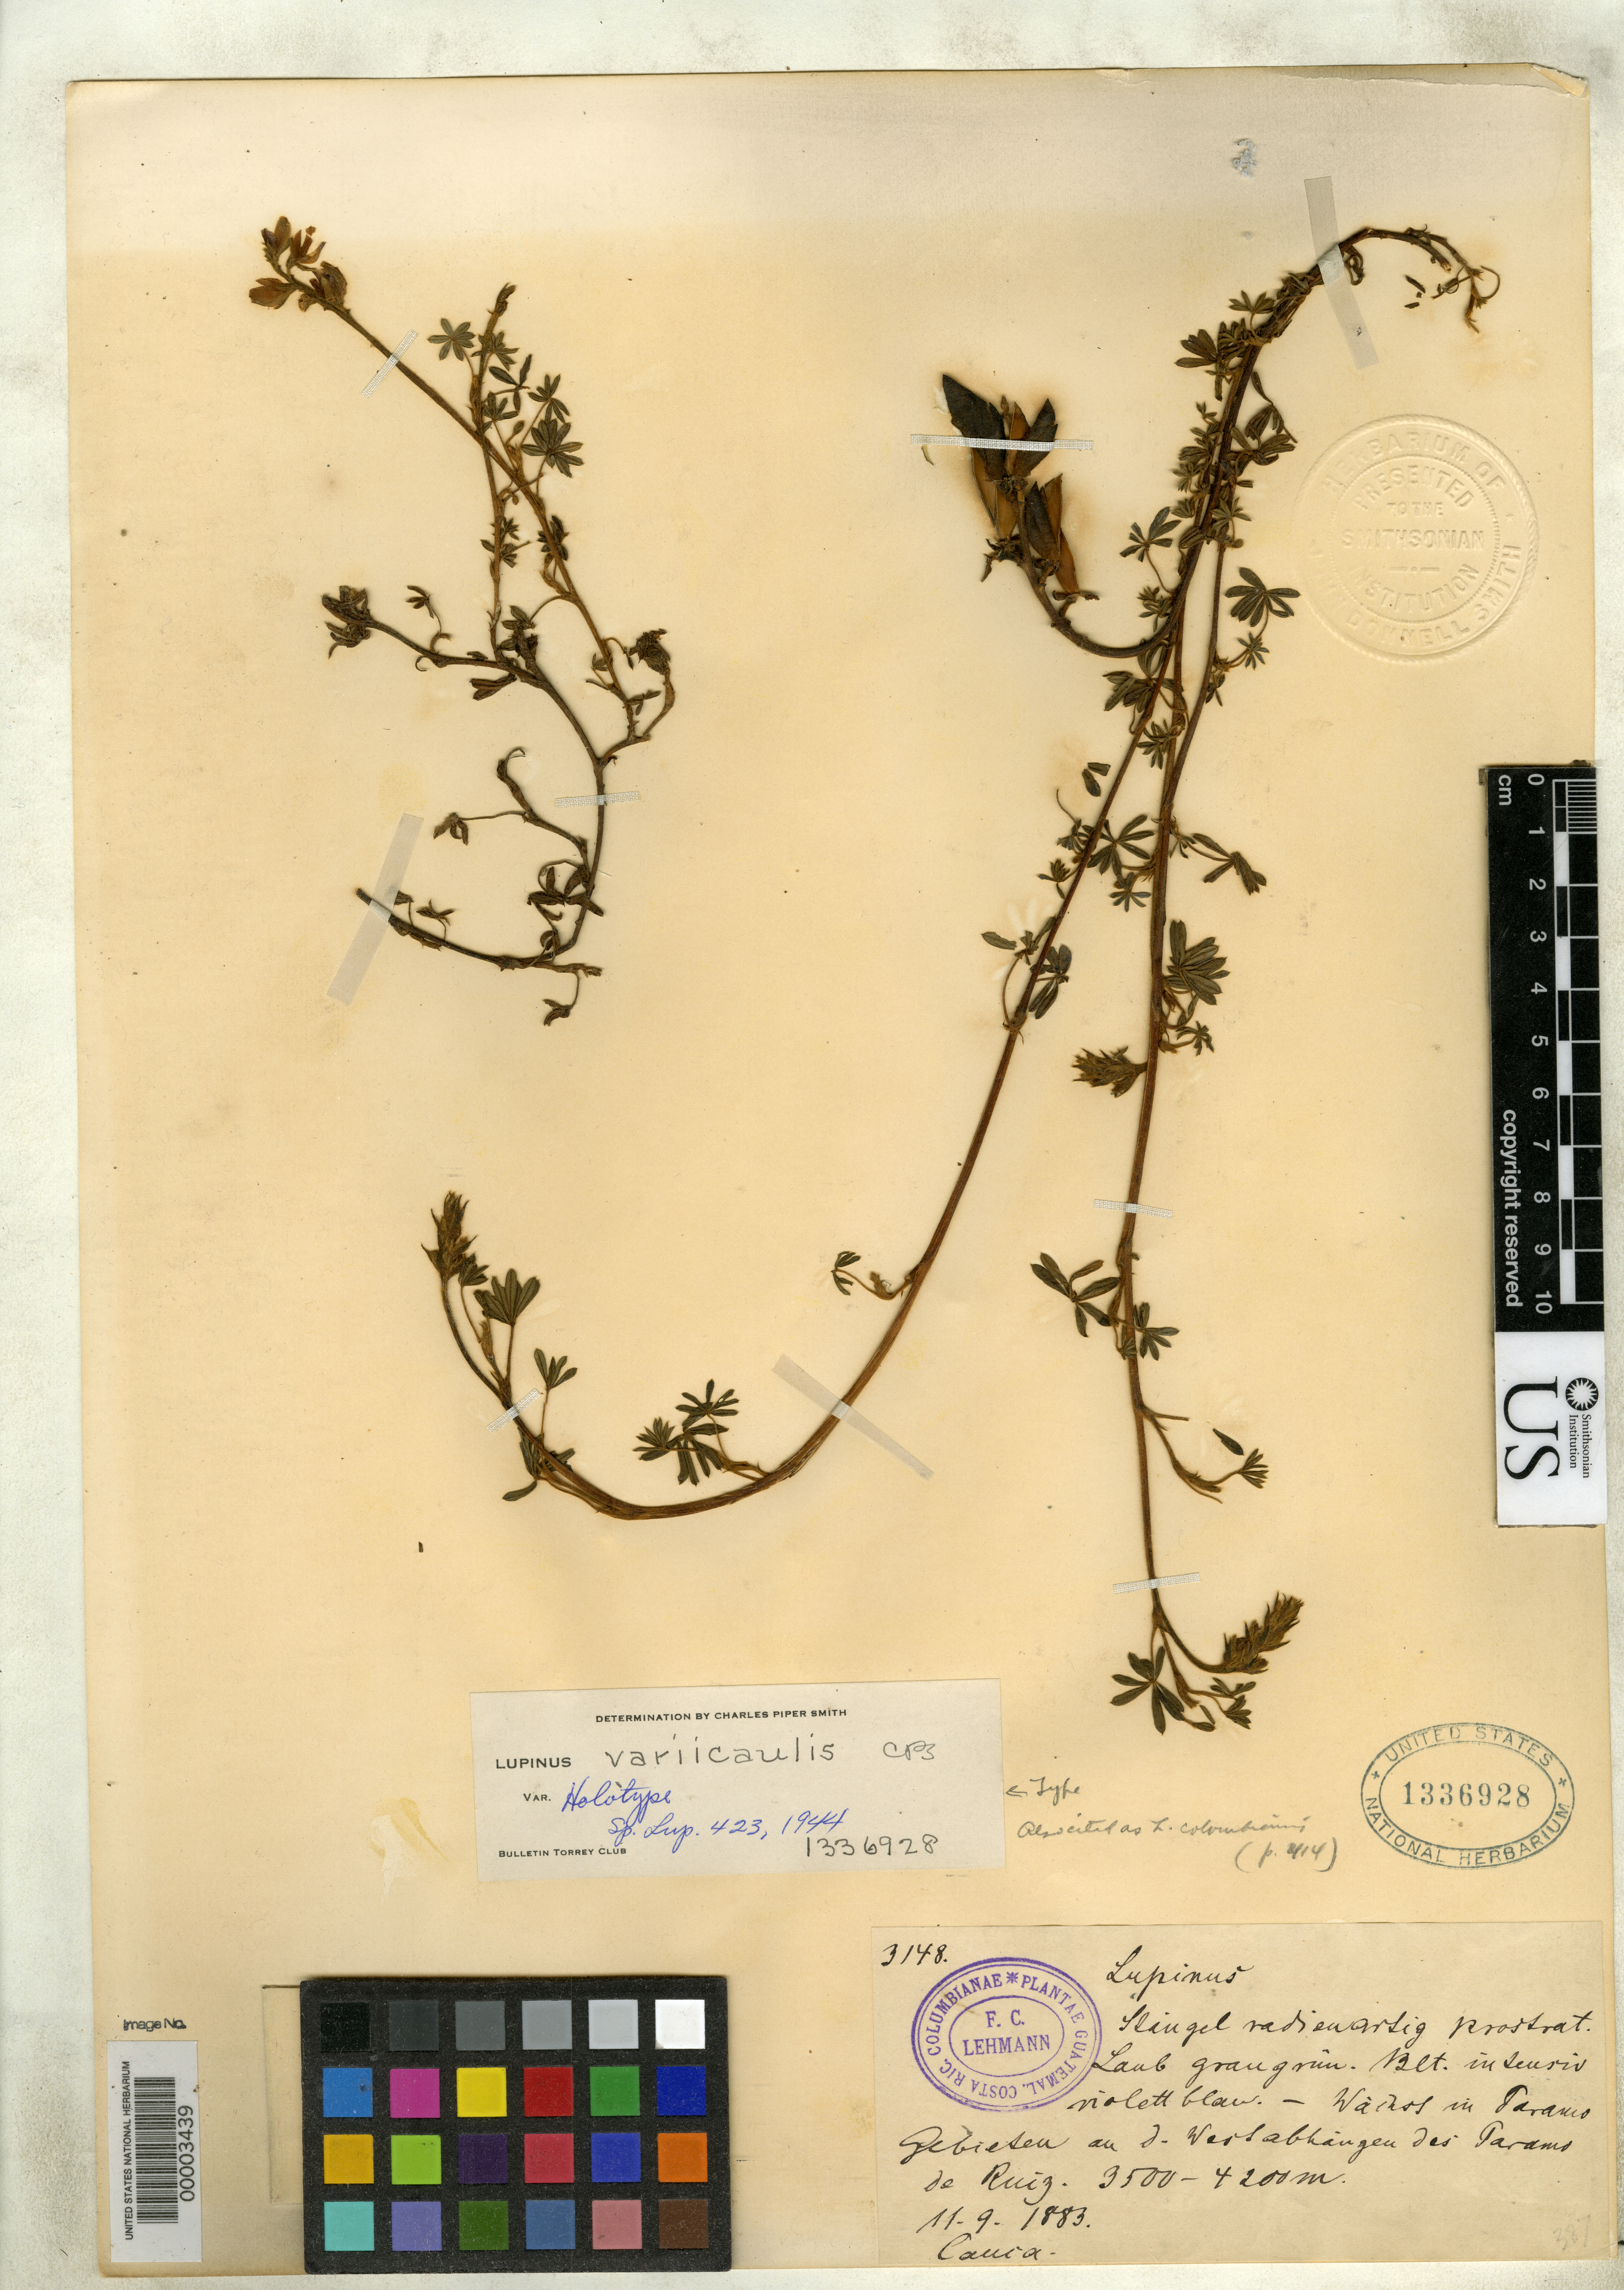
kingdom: Plantae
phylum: Tracheophyta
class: Magnoliopsida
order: Fabales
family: Fabaceae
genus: Lupinus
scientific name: Lupinus varicaulis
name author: C.P. Sm.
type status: Holotype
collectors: F. C. Lehmann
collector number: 3148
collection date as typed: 09 Nov 1883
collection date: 1883-11-09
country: Colombia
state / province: Caldas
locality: Paramo de Ruiz.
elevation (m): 3500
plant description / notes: Specific epithet annotated and published as "variicaulis"; "varicaulis" accepted as correct spelling by Tropicos & IPNI.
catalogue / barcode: US 1336928